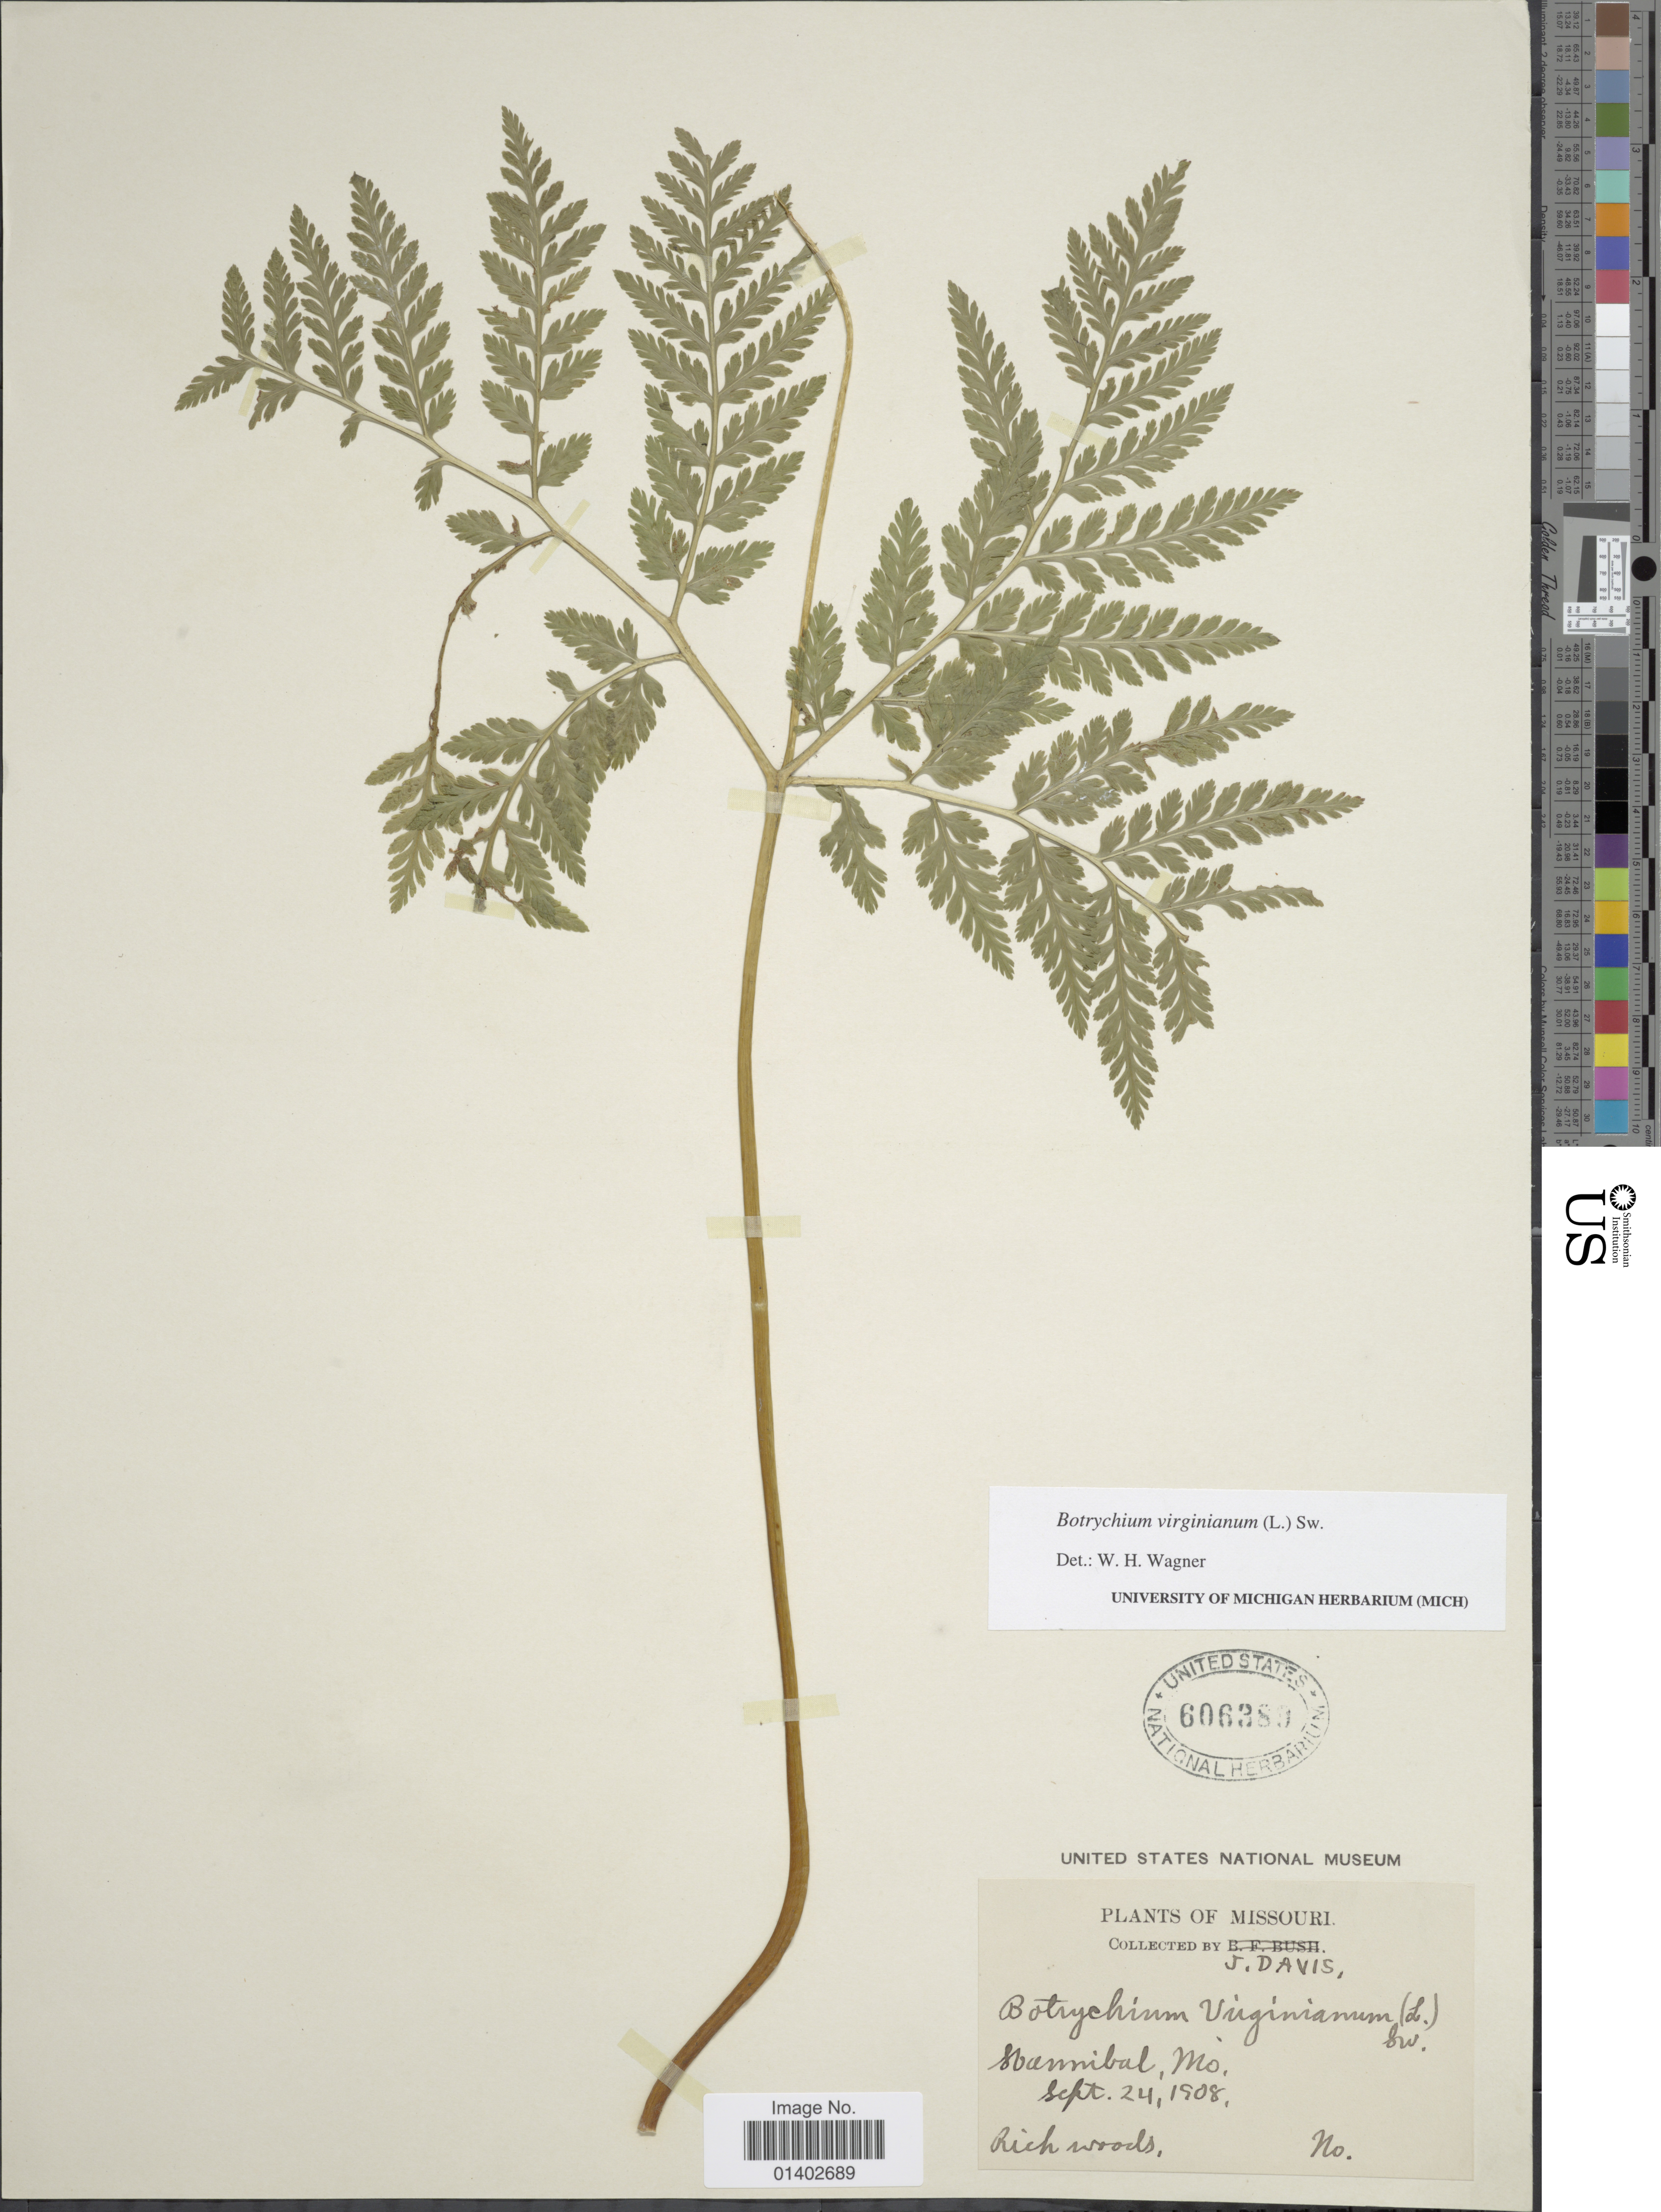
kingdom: Plantae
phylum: Tracheophyta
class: Polypodiopsida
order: Ophioglossales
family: Ophioglossaceae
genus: Botrychium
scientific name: Botrychium virginianum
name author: (L.) Sw.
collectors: J. Davis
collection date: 1908-09-24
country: United States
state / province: Missouri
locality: Hannibal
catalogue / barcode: US 606389